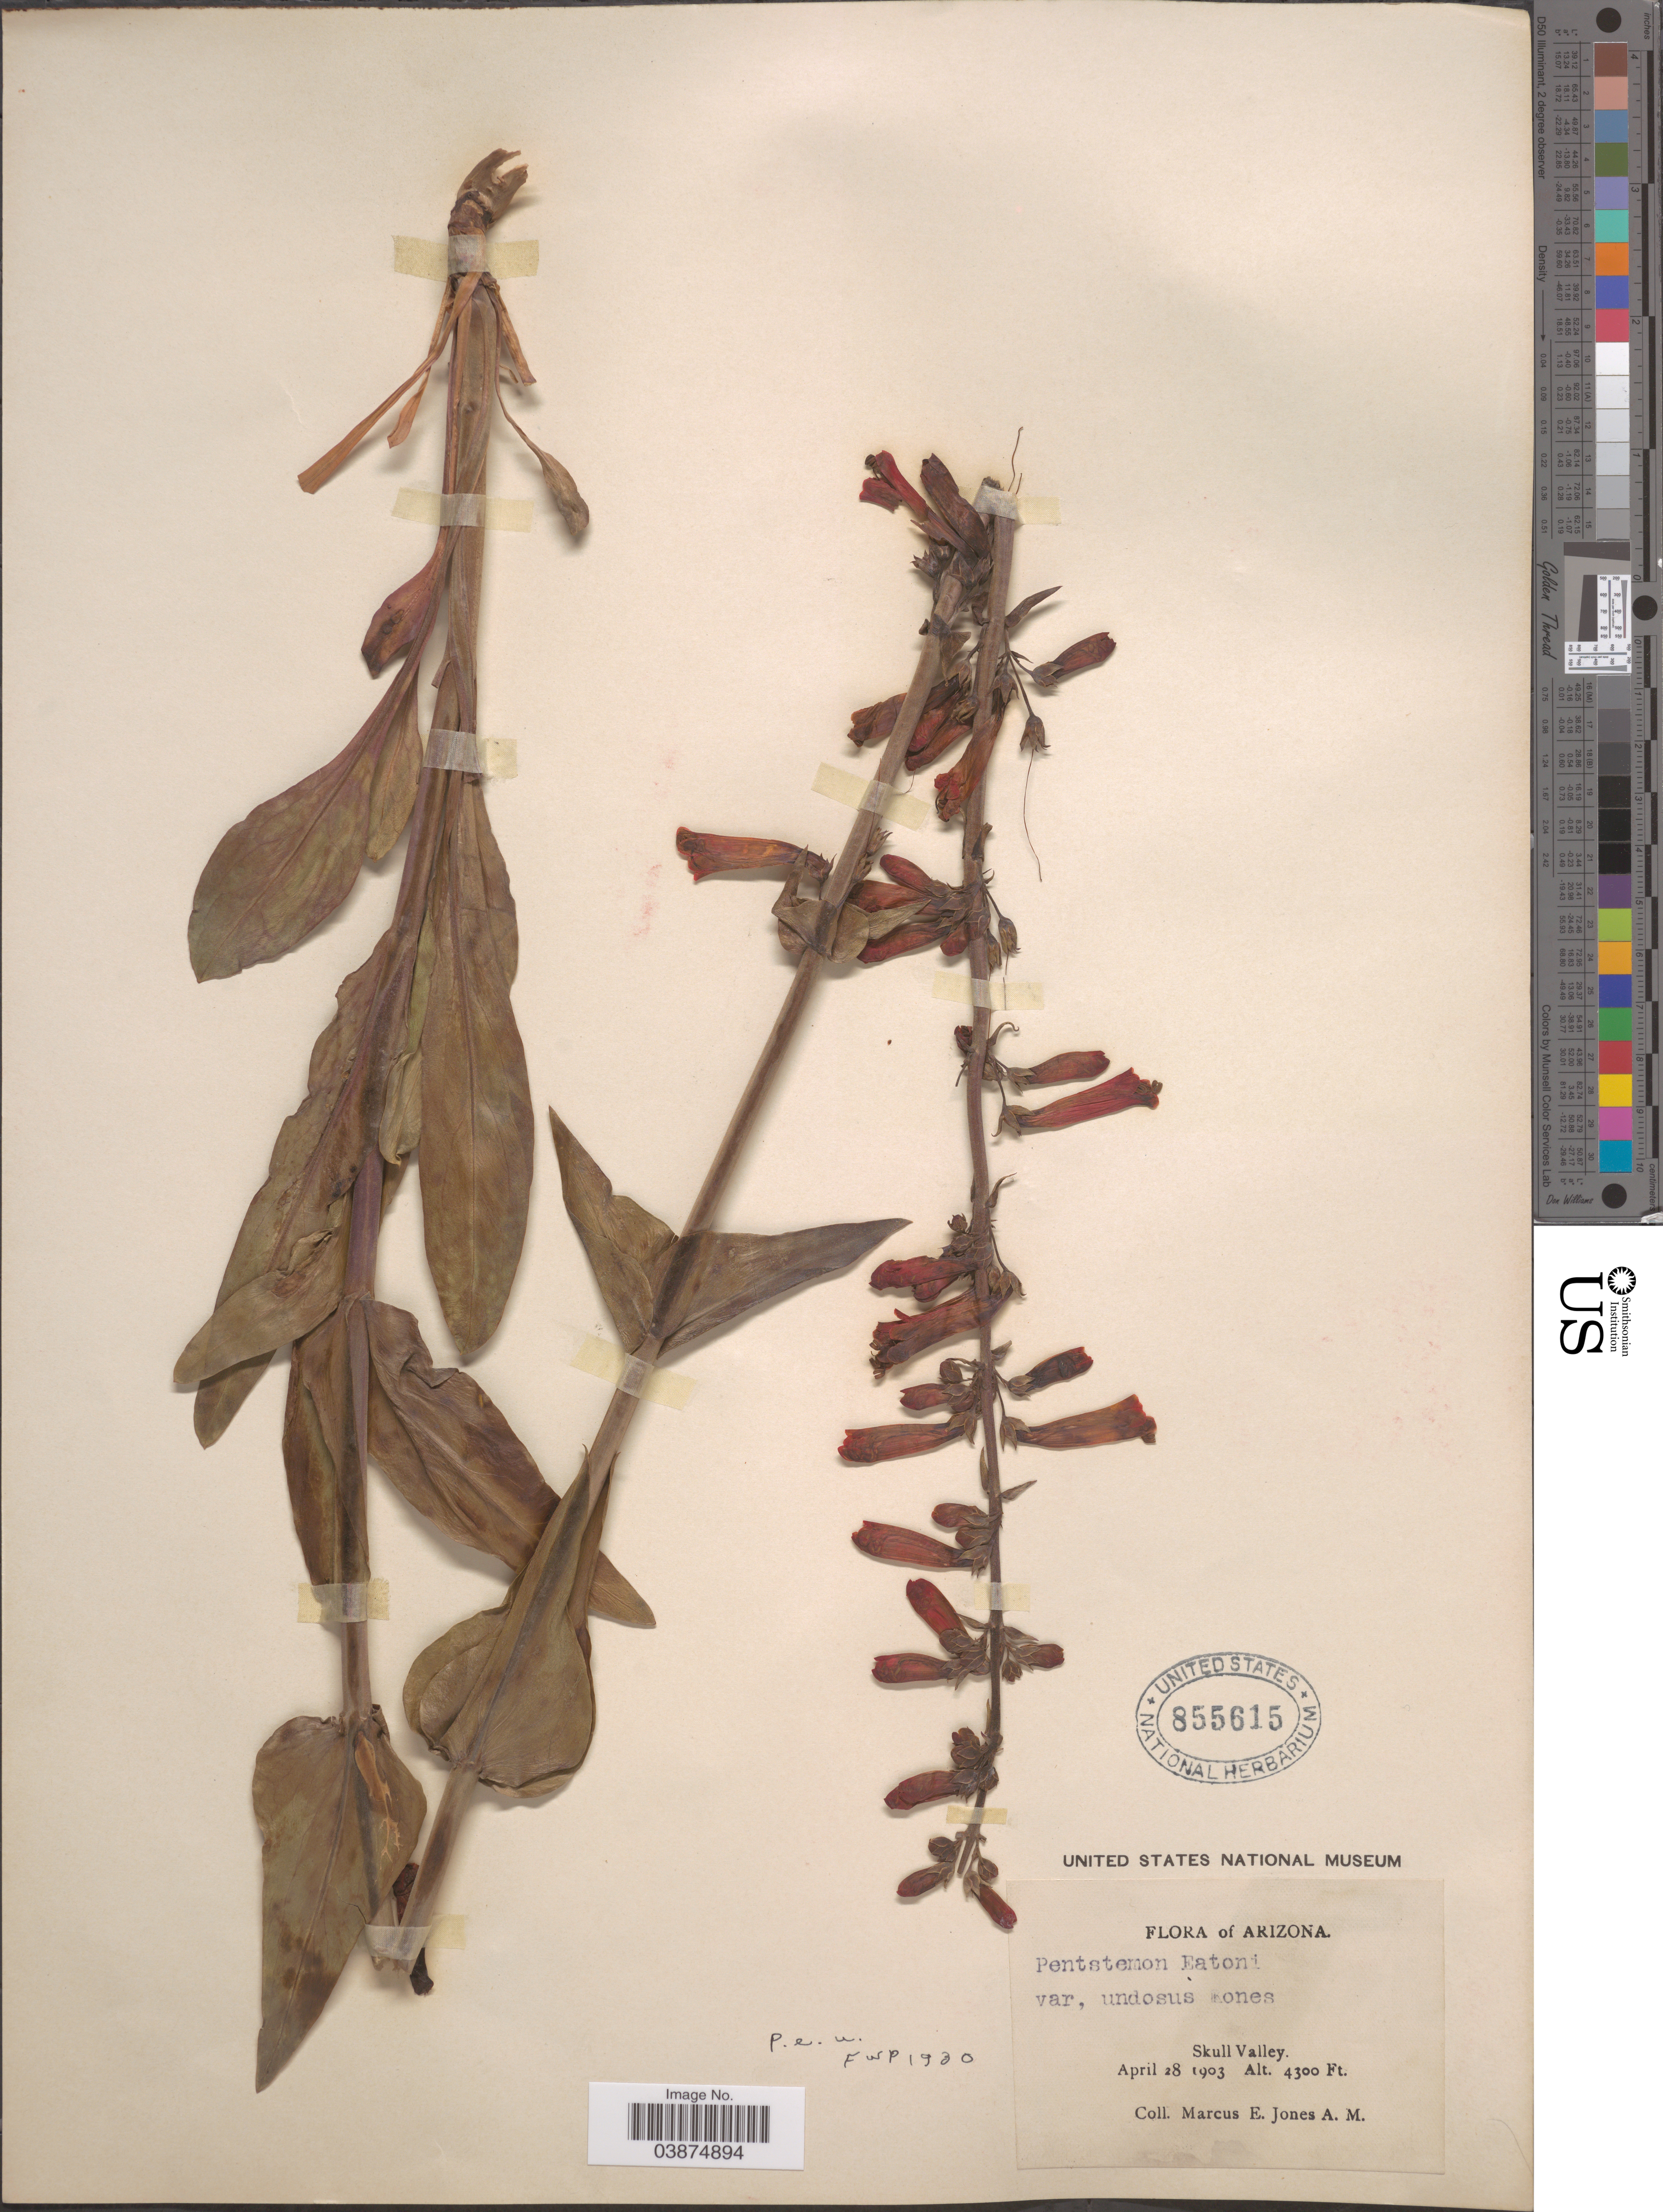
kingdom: Plantae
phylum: Tracheophyta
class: Magnoliopsida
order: Lamiales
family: Plantaginaceae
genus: Penstemon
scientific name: Penstemon eatonii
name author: A. Gray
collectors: M. E. Jones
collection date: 1903-04-28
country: United States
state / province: Arizona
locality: Skull Valley.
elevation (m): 1311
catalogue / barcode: US 855615